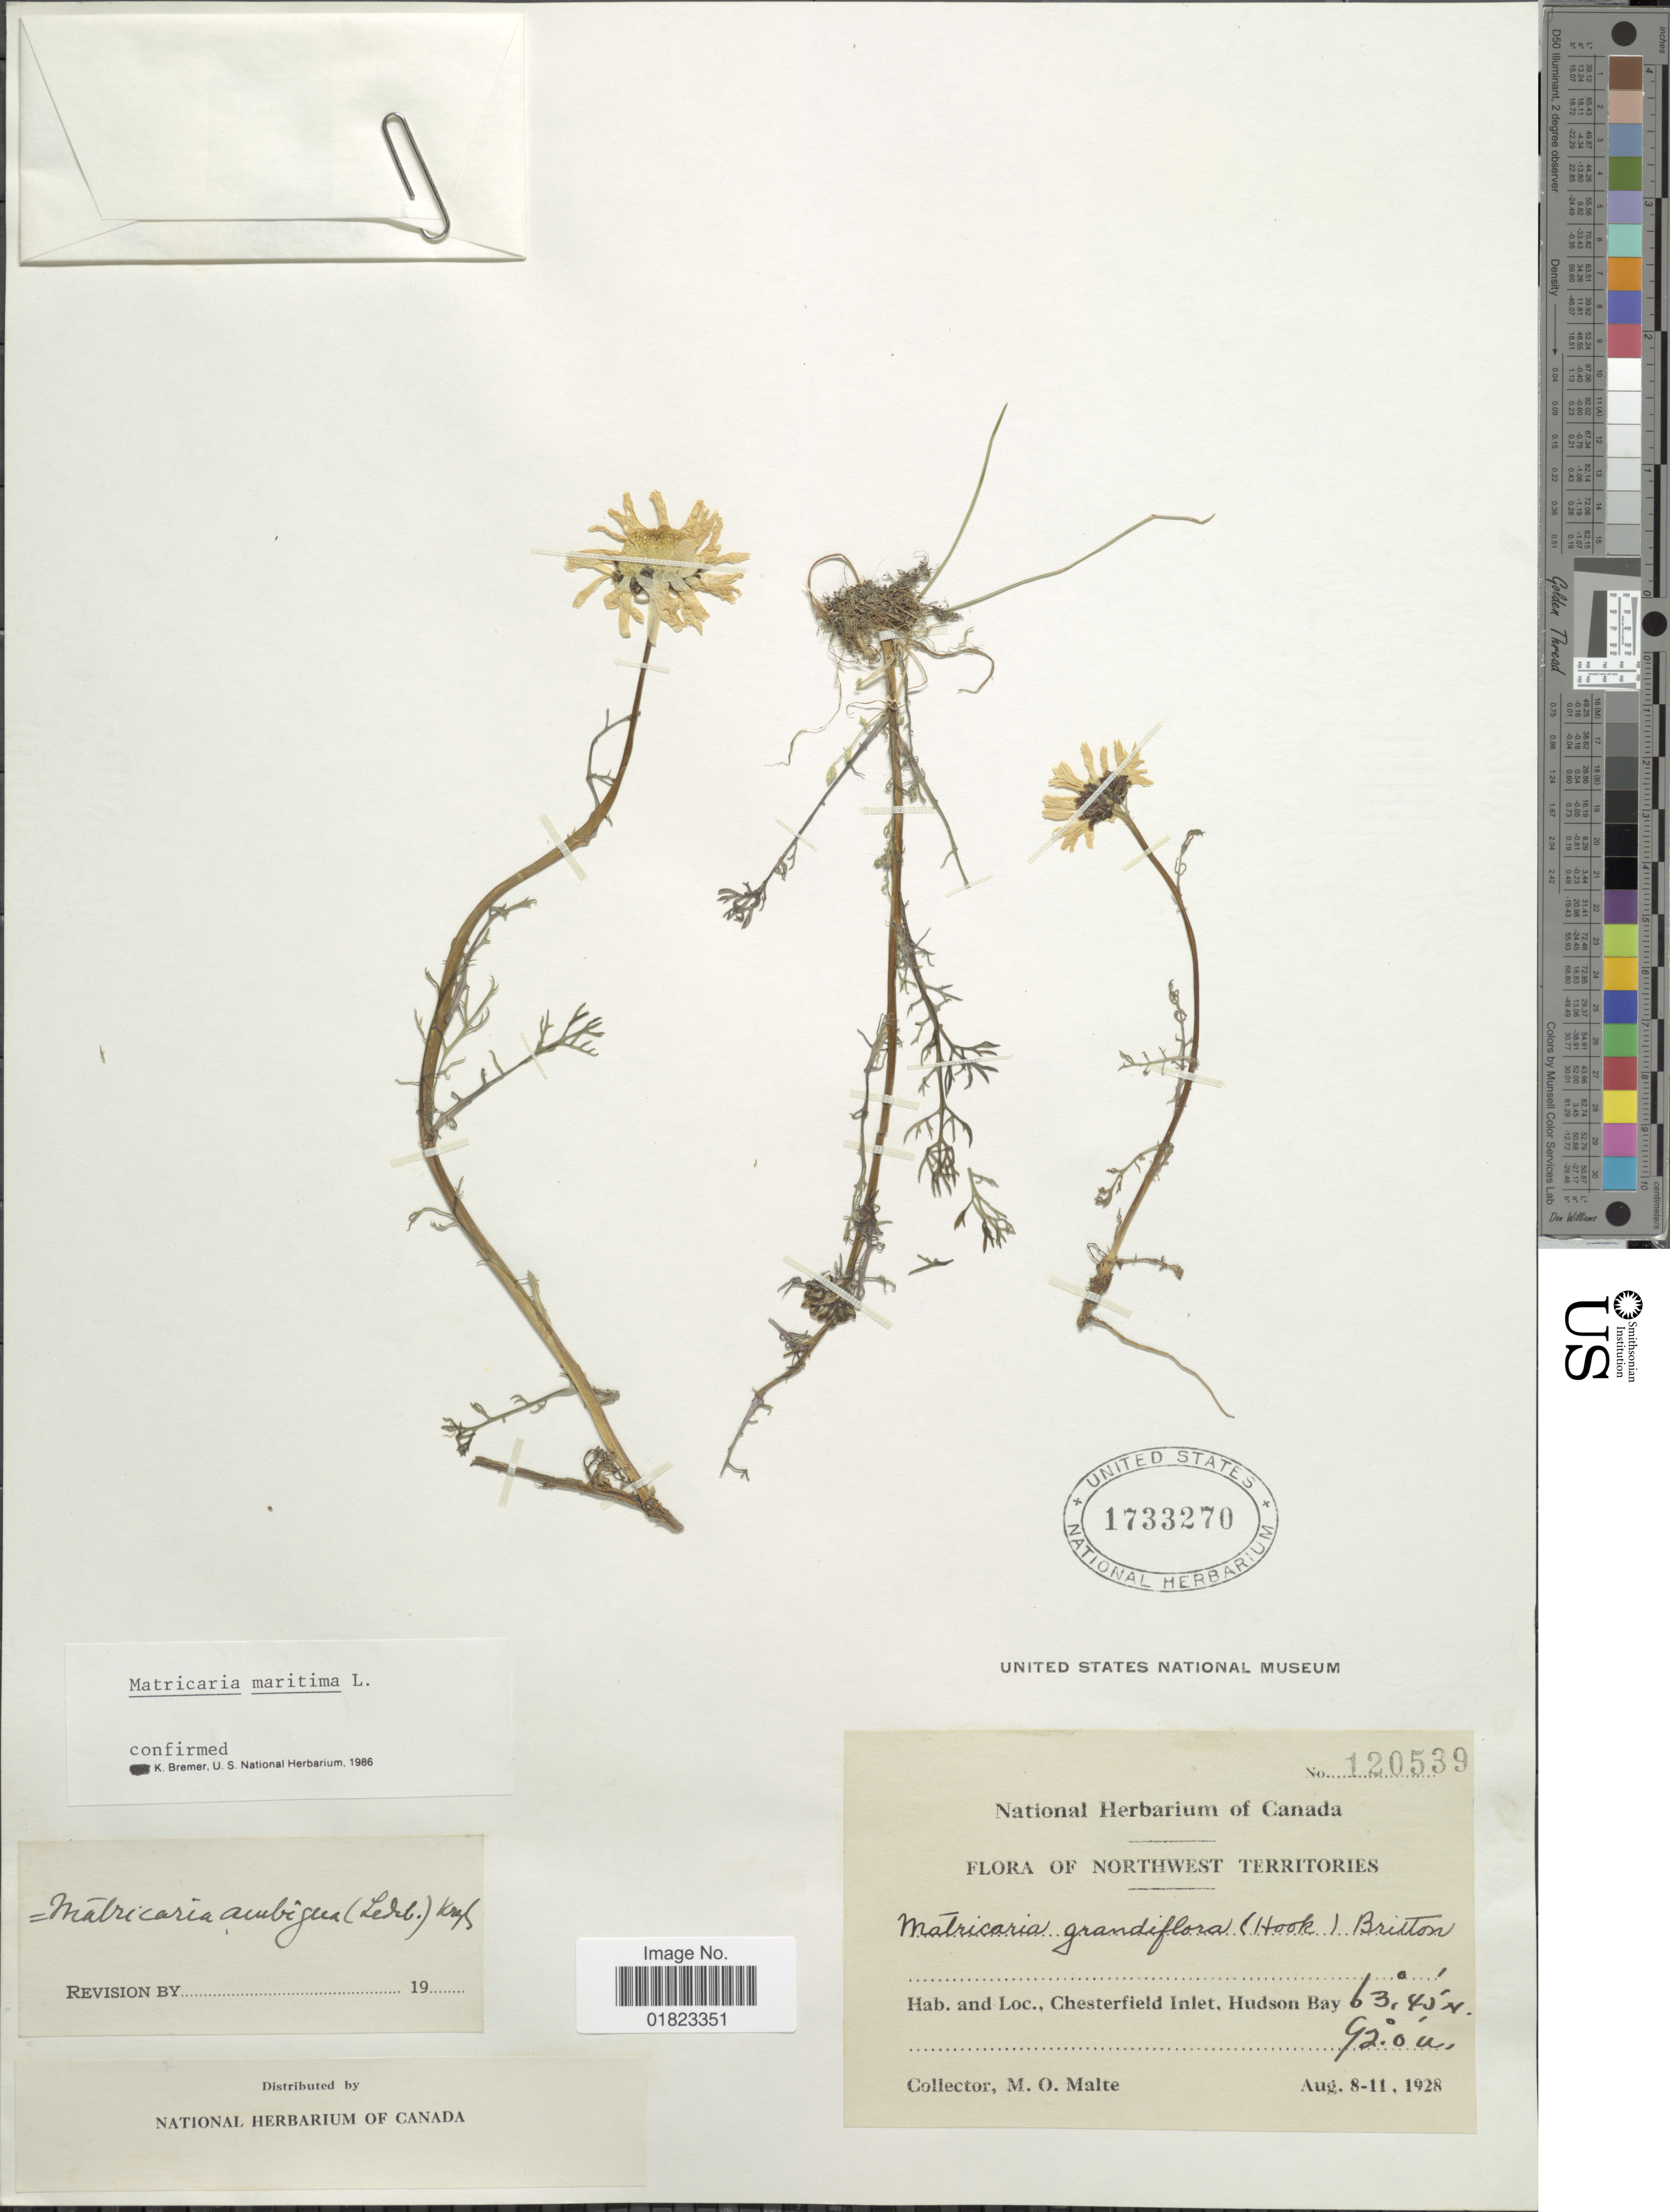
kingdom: Plantae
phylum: Tracheophyta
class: Magnoliopsida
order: Asterales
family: Asteraceae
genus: Tripleurospermum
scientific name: Tripleurospermum maritimum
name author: (L.) W.D.J. Koch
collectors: M. O. Malte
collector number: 120539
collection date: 1928-08-08/1928-08-11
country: Canada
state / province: Northwest Territories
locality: Chesterfield Inlet. Hudson Bay, Northwest Territories.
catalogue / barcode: US 1733270